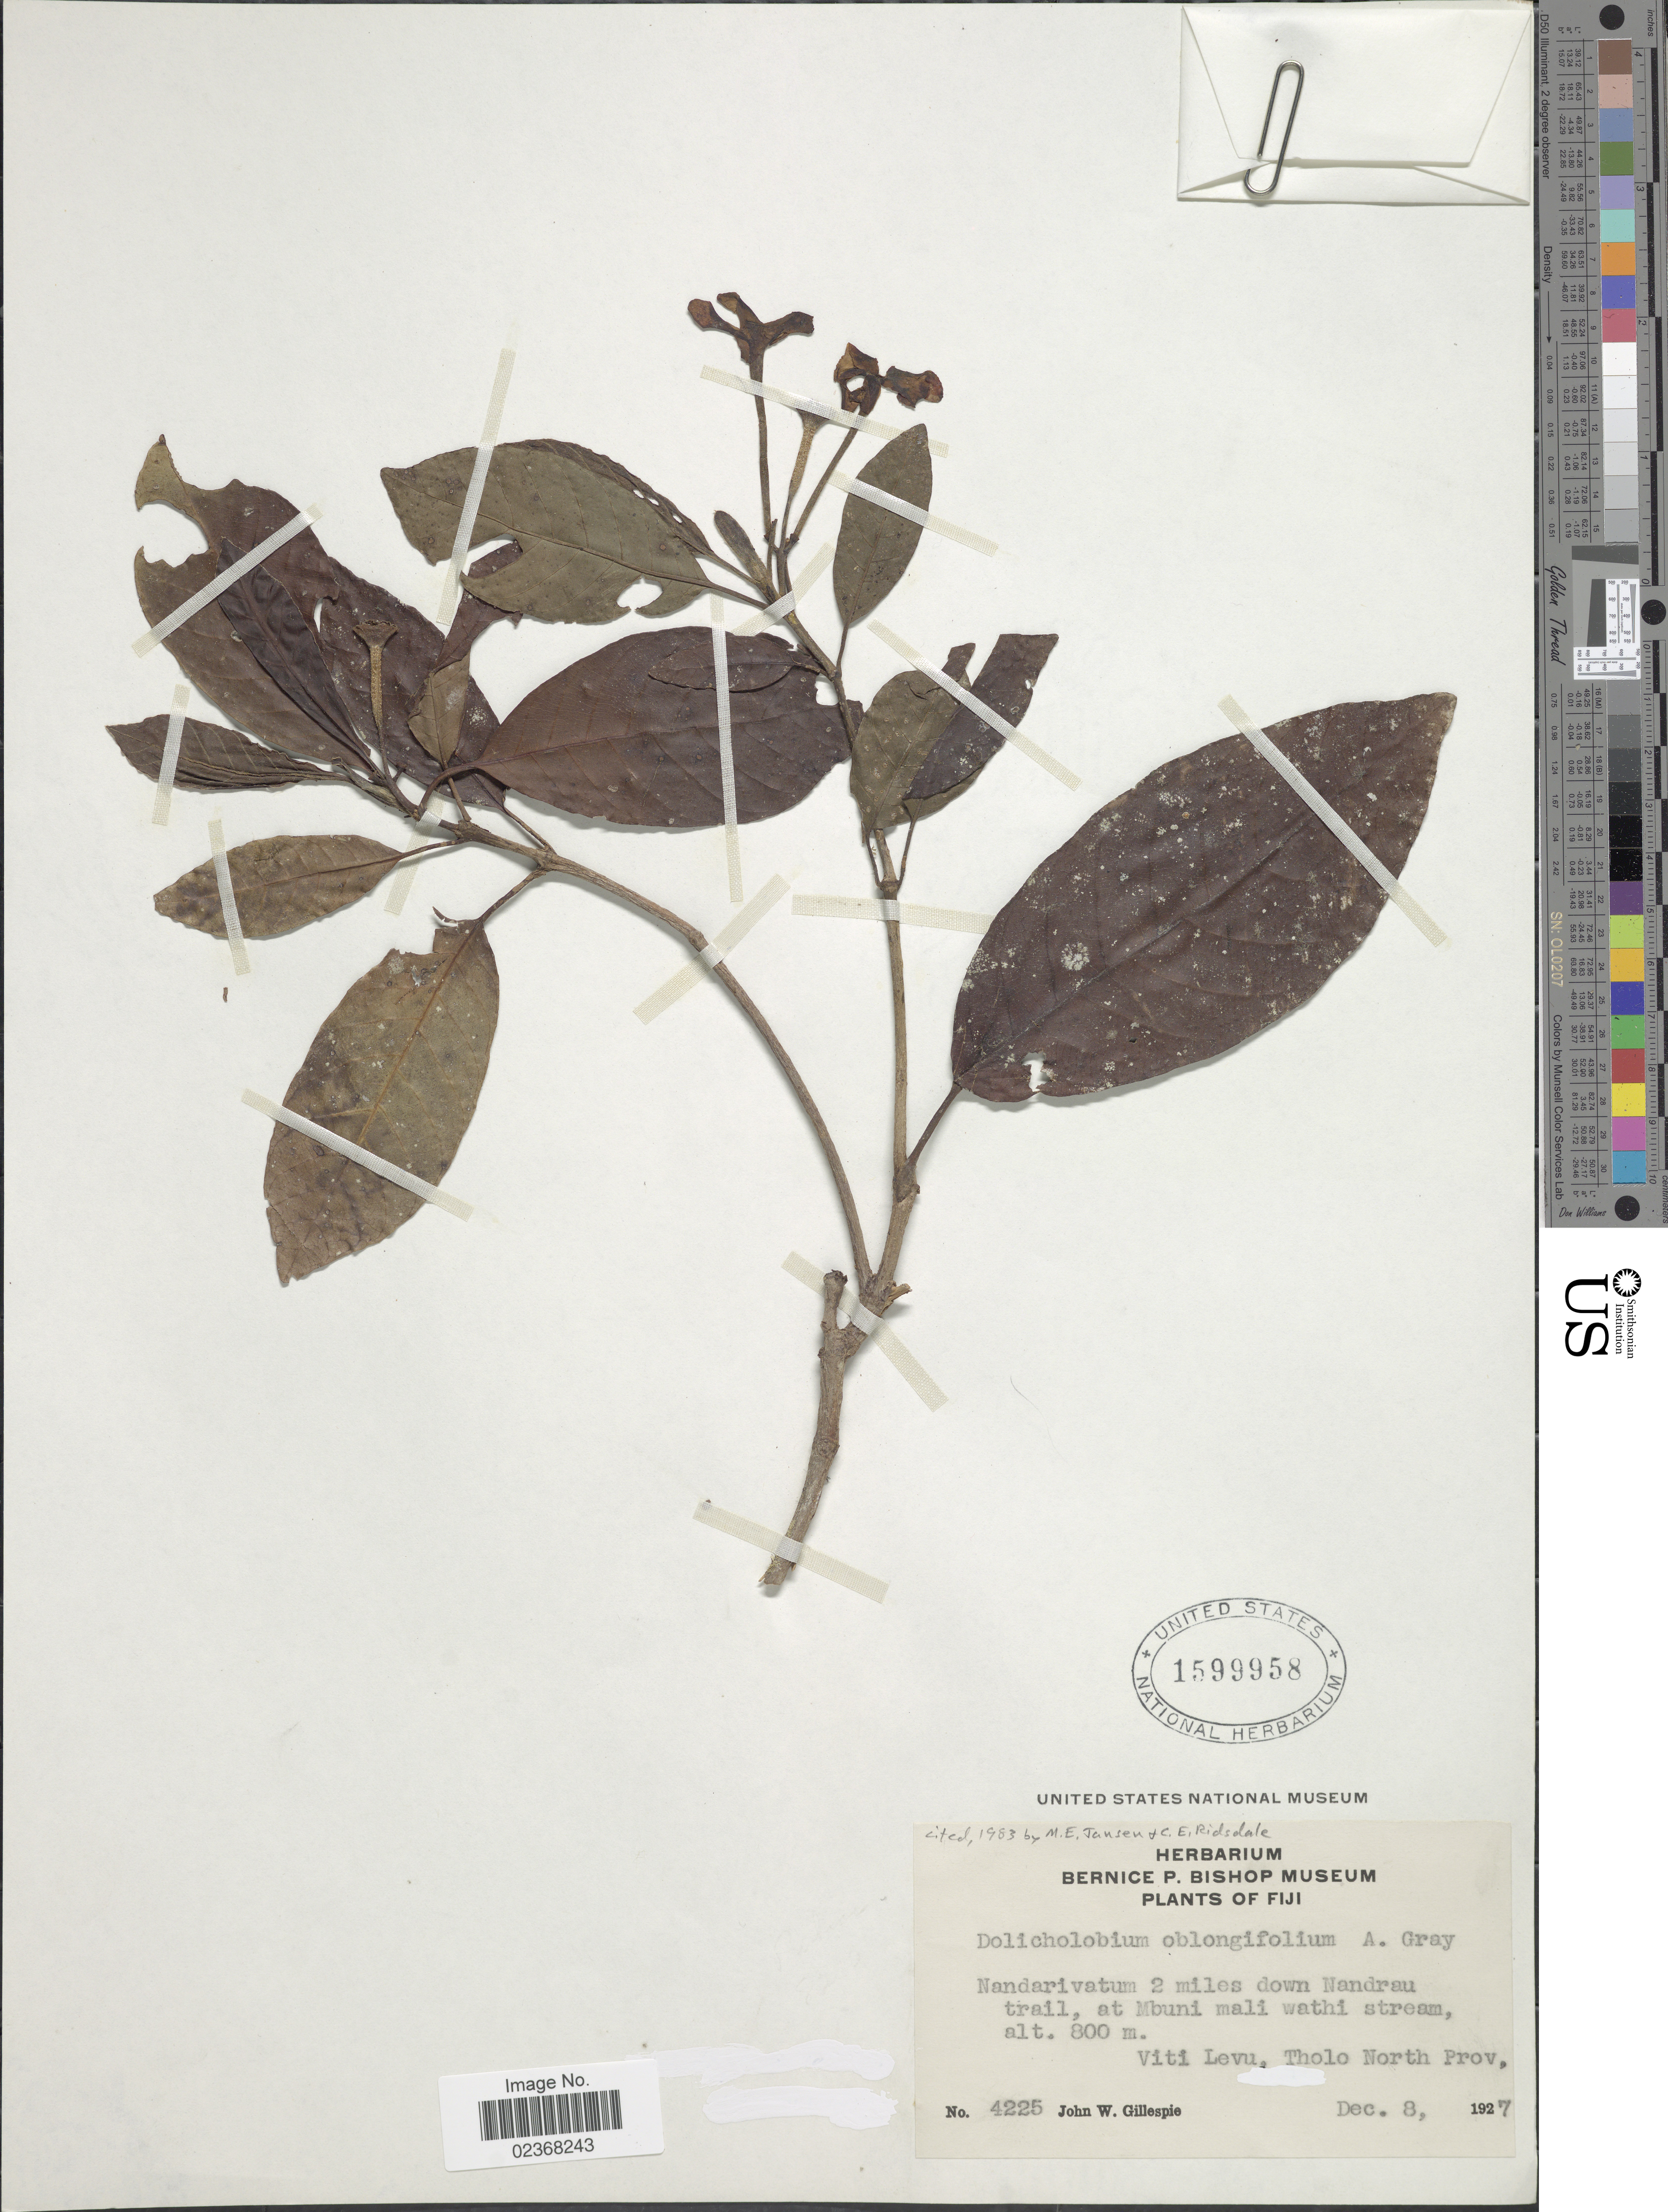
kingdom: Plantae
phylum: Tracheophyta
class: Magnoliopsida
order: Gentianales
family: Rubiaceae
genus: Dolicholobium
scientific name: Dolicholobium oblongifolium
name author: A. Gray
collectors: J. W. Gillespie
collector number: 4225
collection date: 1927-12-08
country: Fiji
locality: Nandarivatum 2 miles down Nandrau trail, at Mbuni mali wathi stream, Viti Levu, Tholo North Prov.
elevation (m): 800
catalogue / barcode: US 1599958